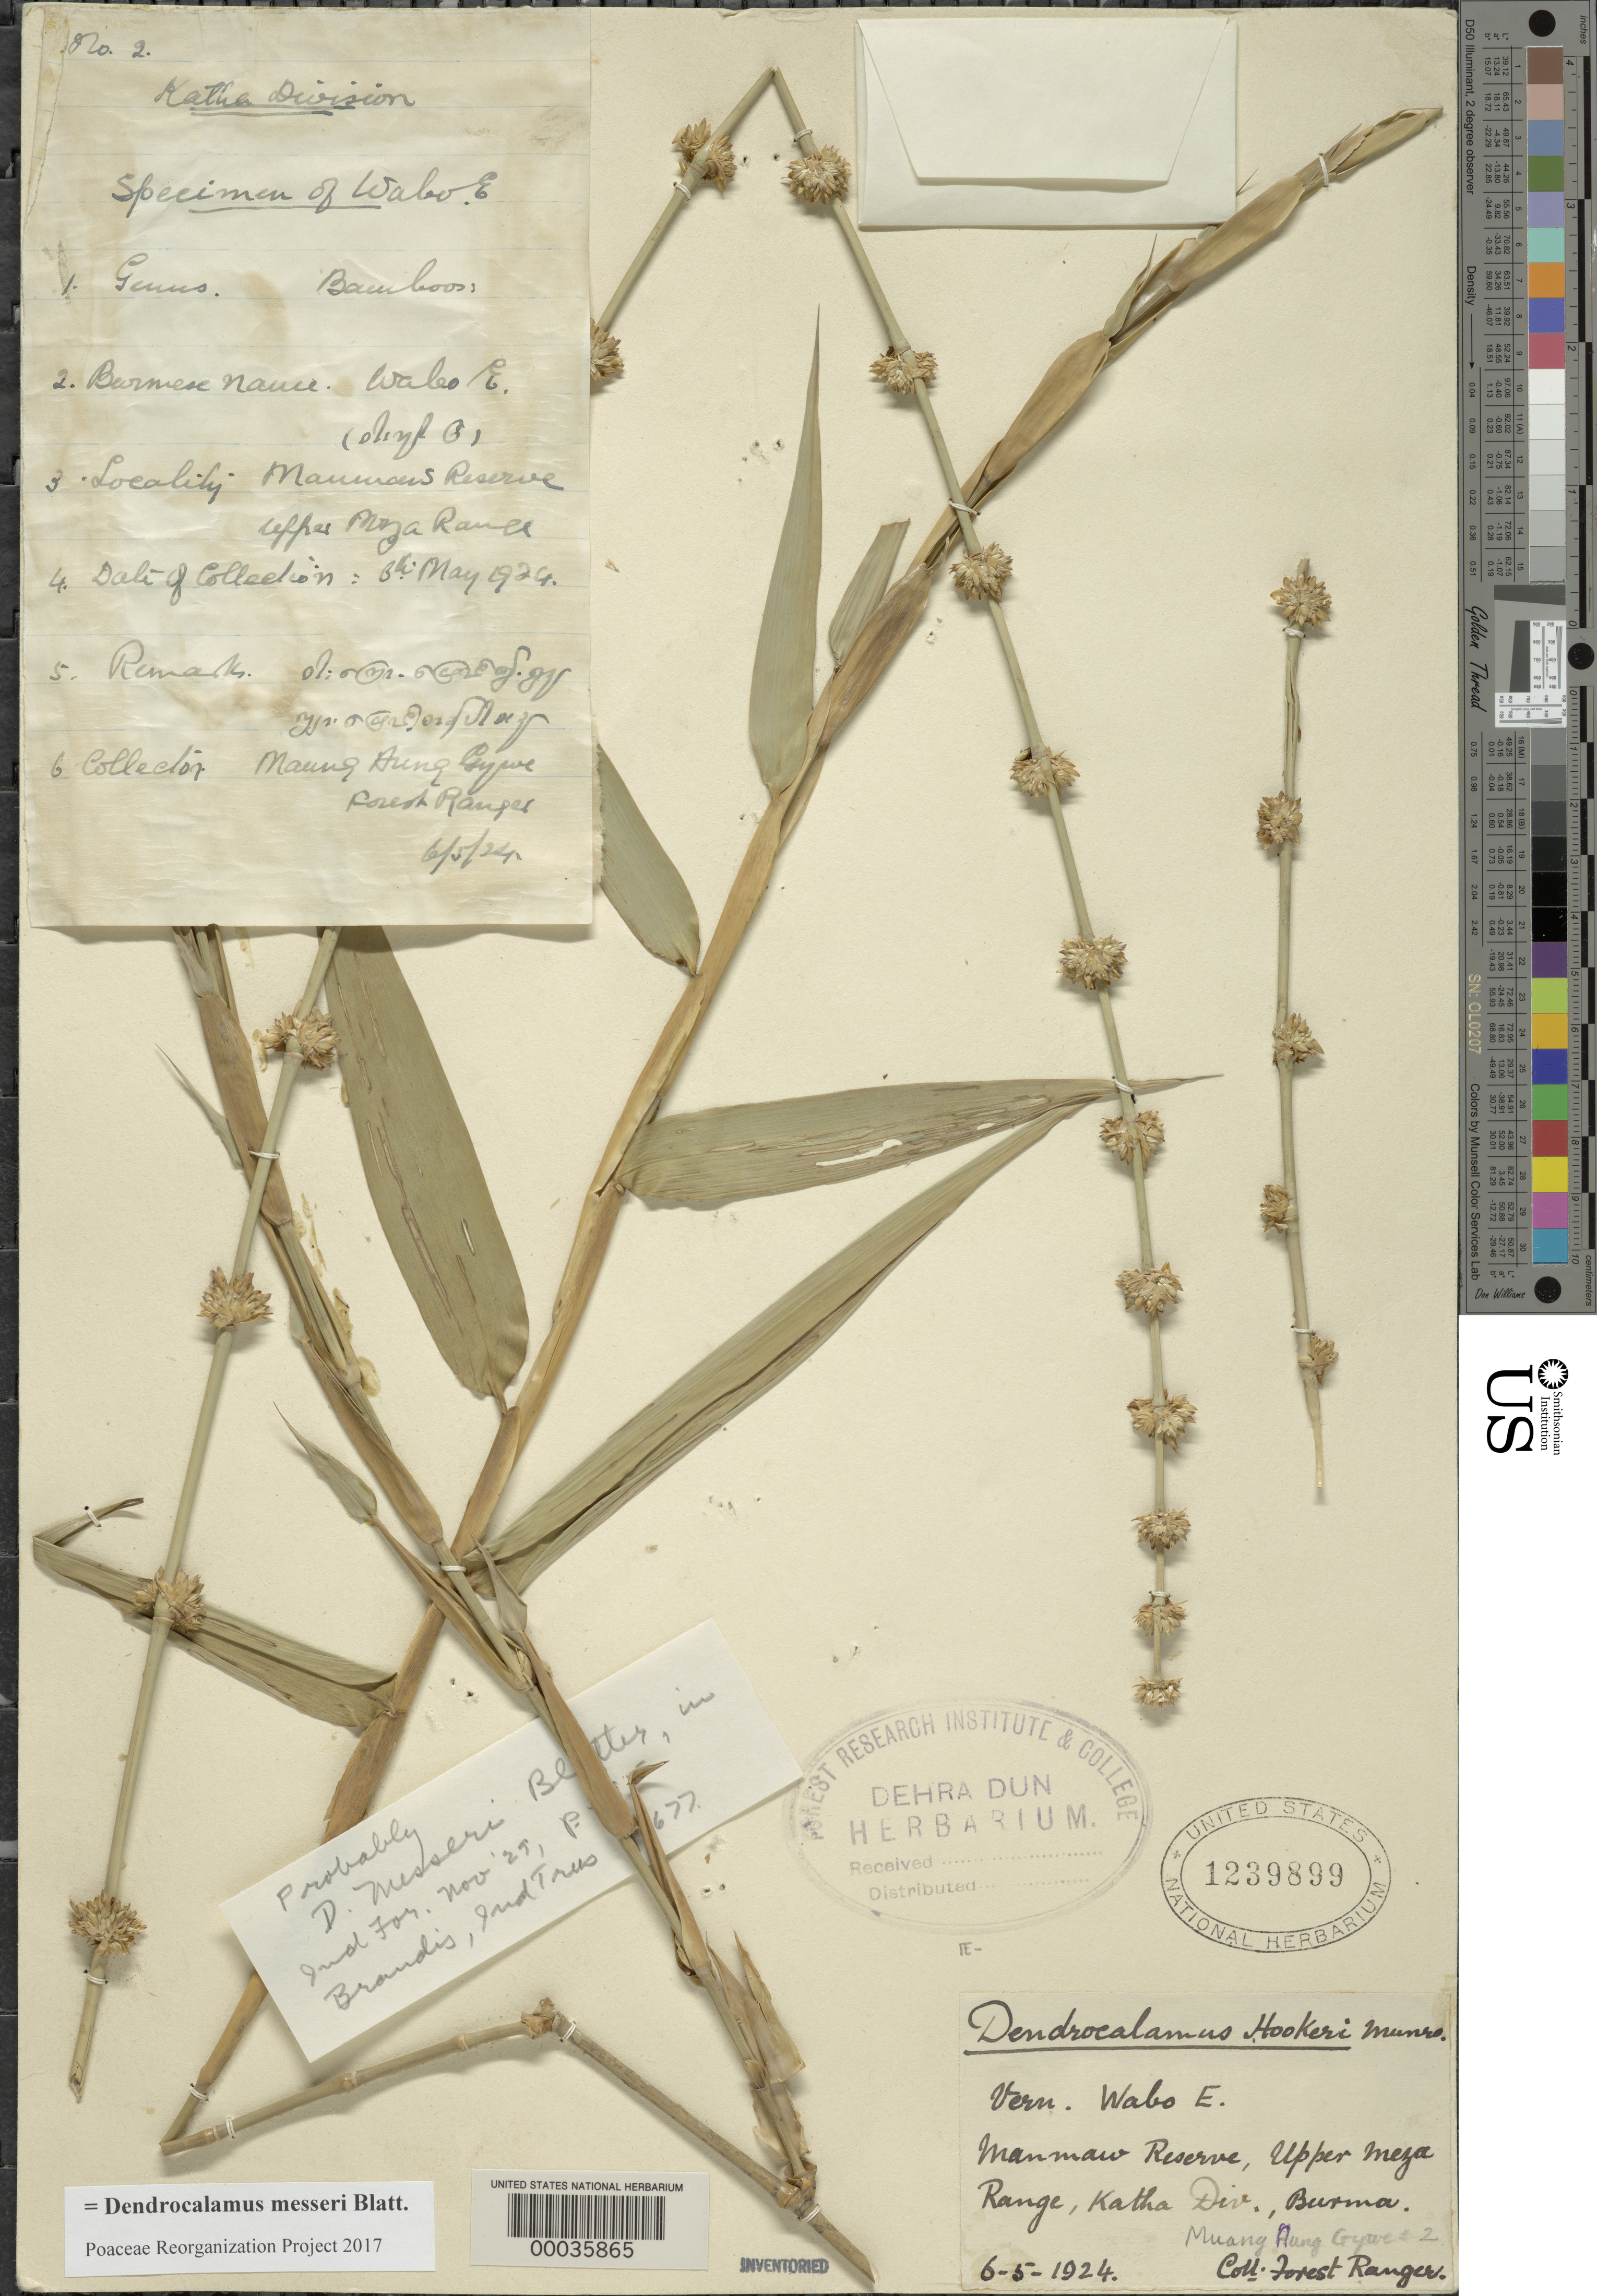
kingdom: Plantae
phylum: Tracheophyta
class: Liliopsida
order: Poales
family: Poaceae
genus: Dendrocalamus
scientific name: Dendrocalamus messeri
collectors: M. Gywe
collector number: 2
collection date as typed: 06 May 1924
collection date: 1924-05-06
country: Myanmar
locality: Manmaw Reserve, Meza range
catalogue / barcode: US 1239889